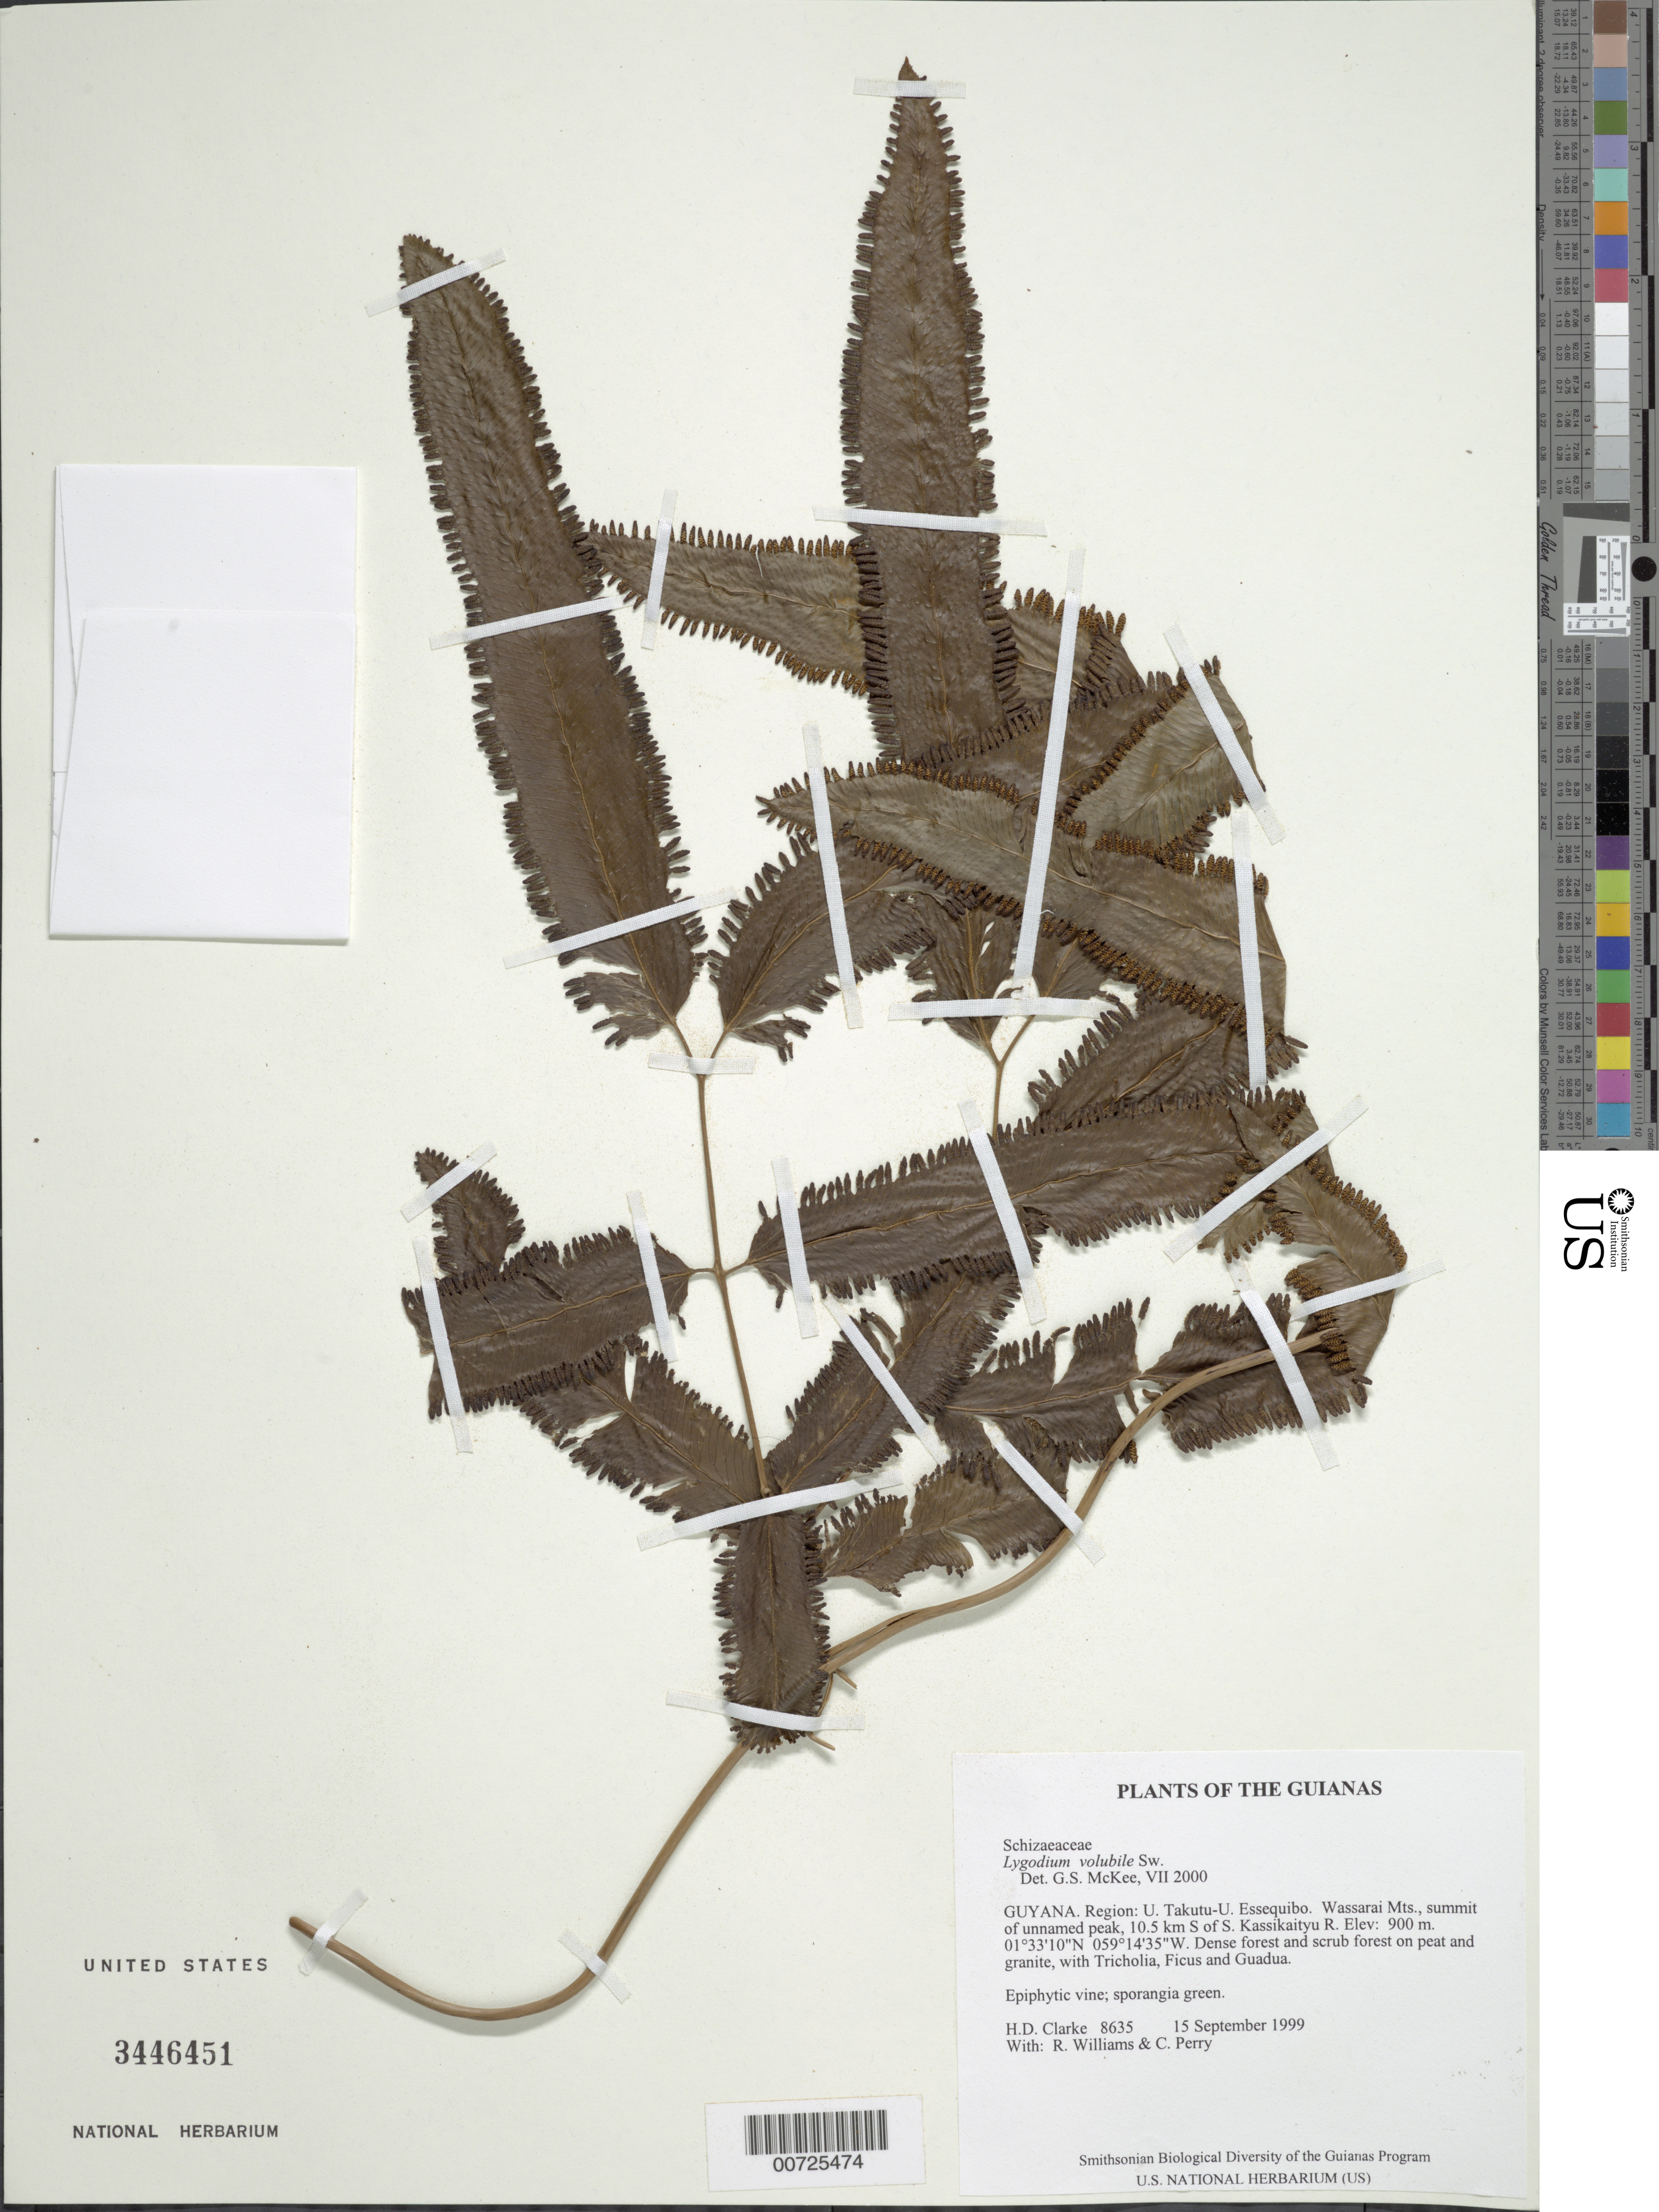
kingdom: Plantae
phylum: Tracheophyta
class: Polypodiopsida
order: Schizaeales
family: Lygodiaceae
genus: Lygodium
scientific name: Lygodium volubile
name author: Sw.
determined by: McKee, G. S., (US), NMNH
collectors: H. D. Clarke, R. Williams & C. Perry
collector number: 8635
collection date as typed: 15 September 1999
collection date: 1999-09-15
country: Guyana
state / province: U. Takutu-U. Essequibo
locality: Wassarai Mts., summit of unnamed peak, 10.5 km S of S. Kassikaityu R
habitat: Dense forest and scrub forest on peat and granite, with Tricholia, Ficus and Guadua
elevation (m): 900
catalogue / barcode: US 3446451